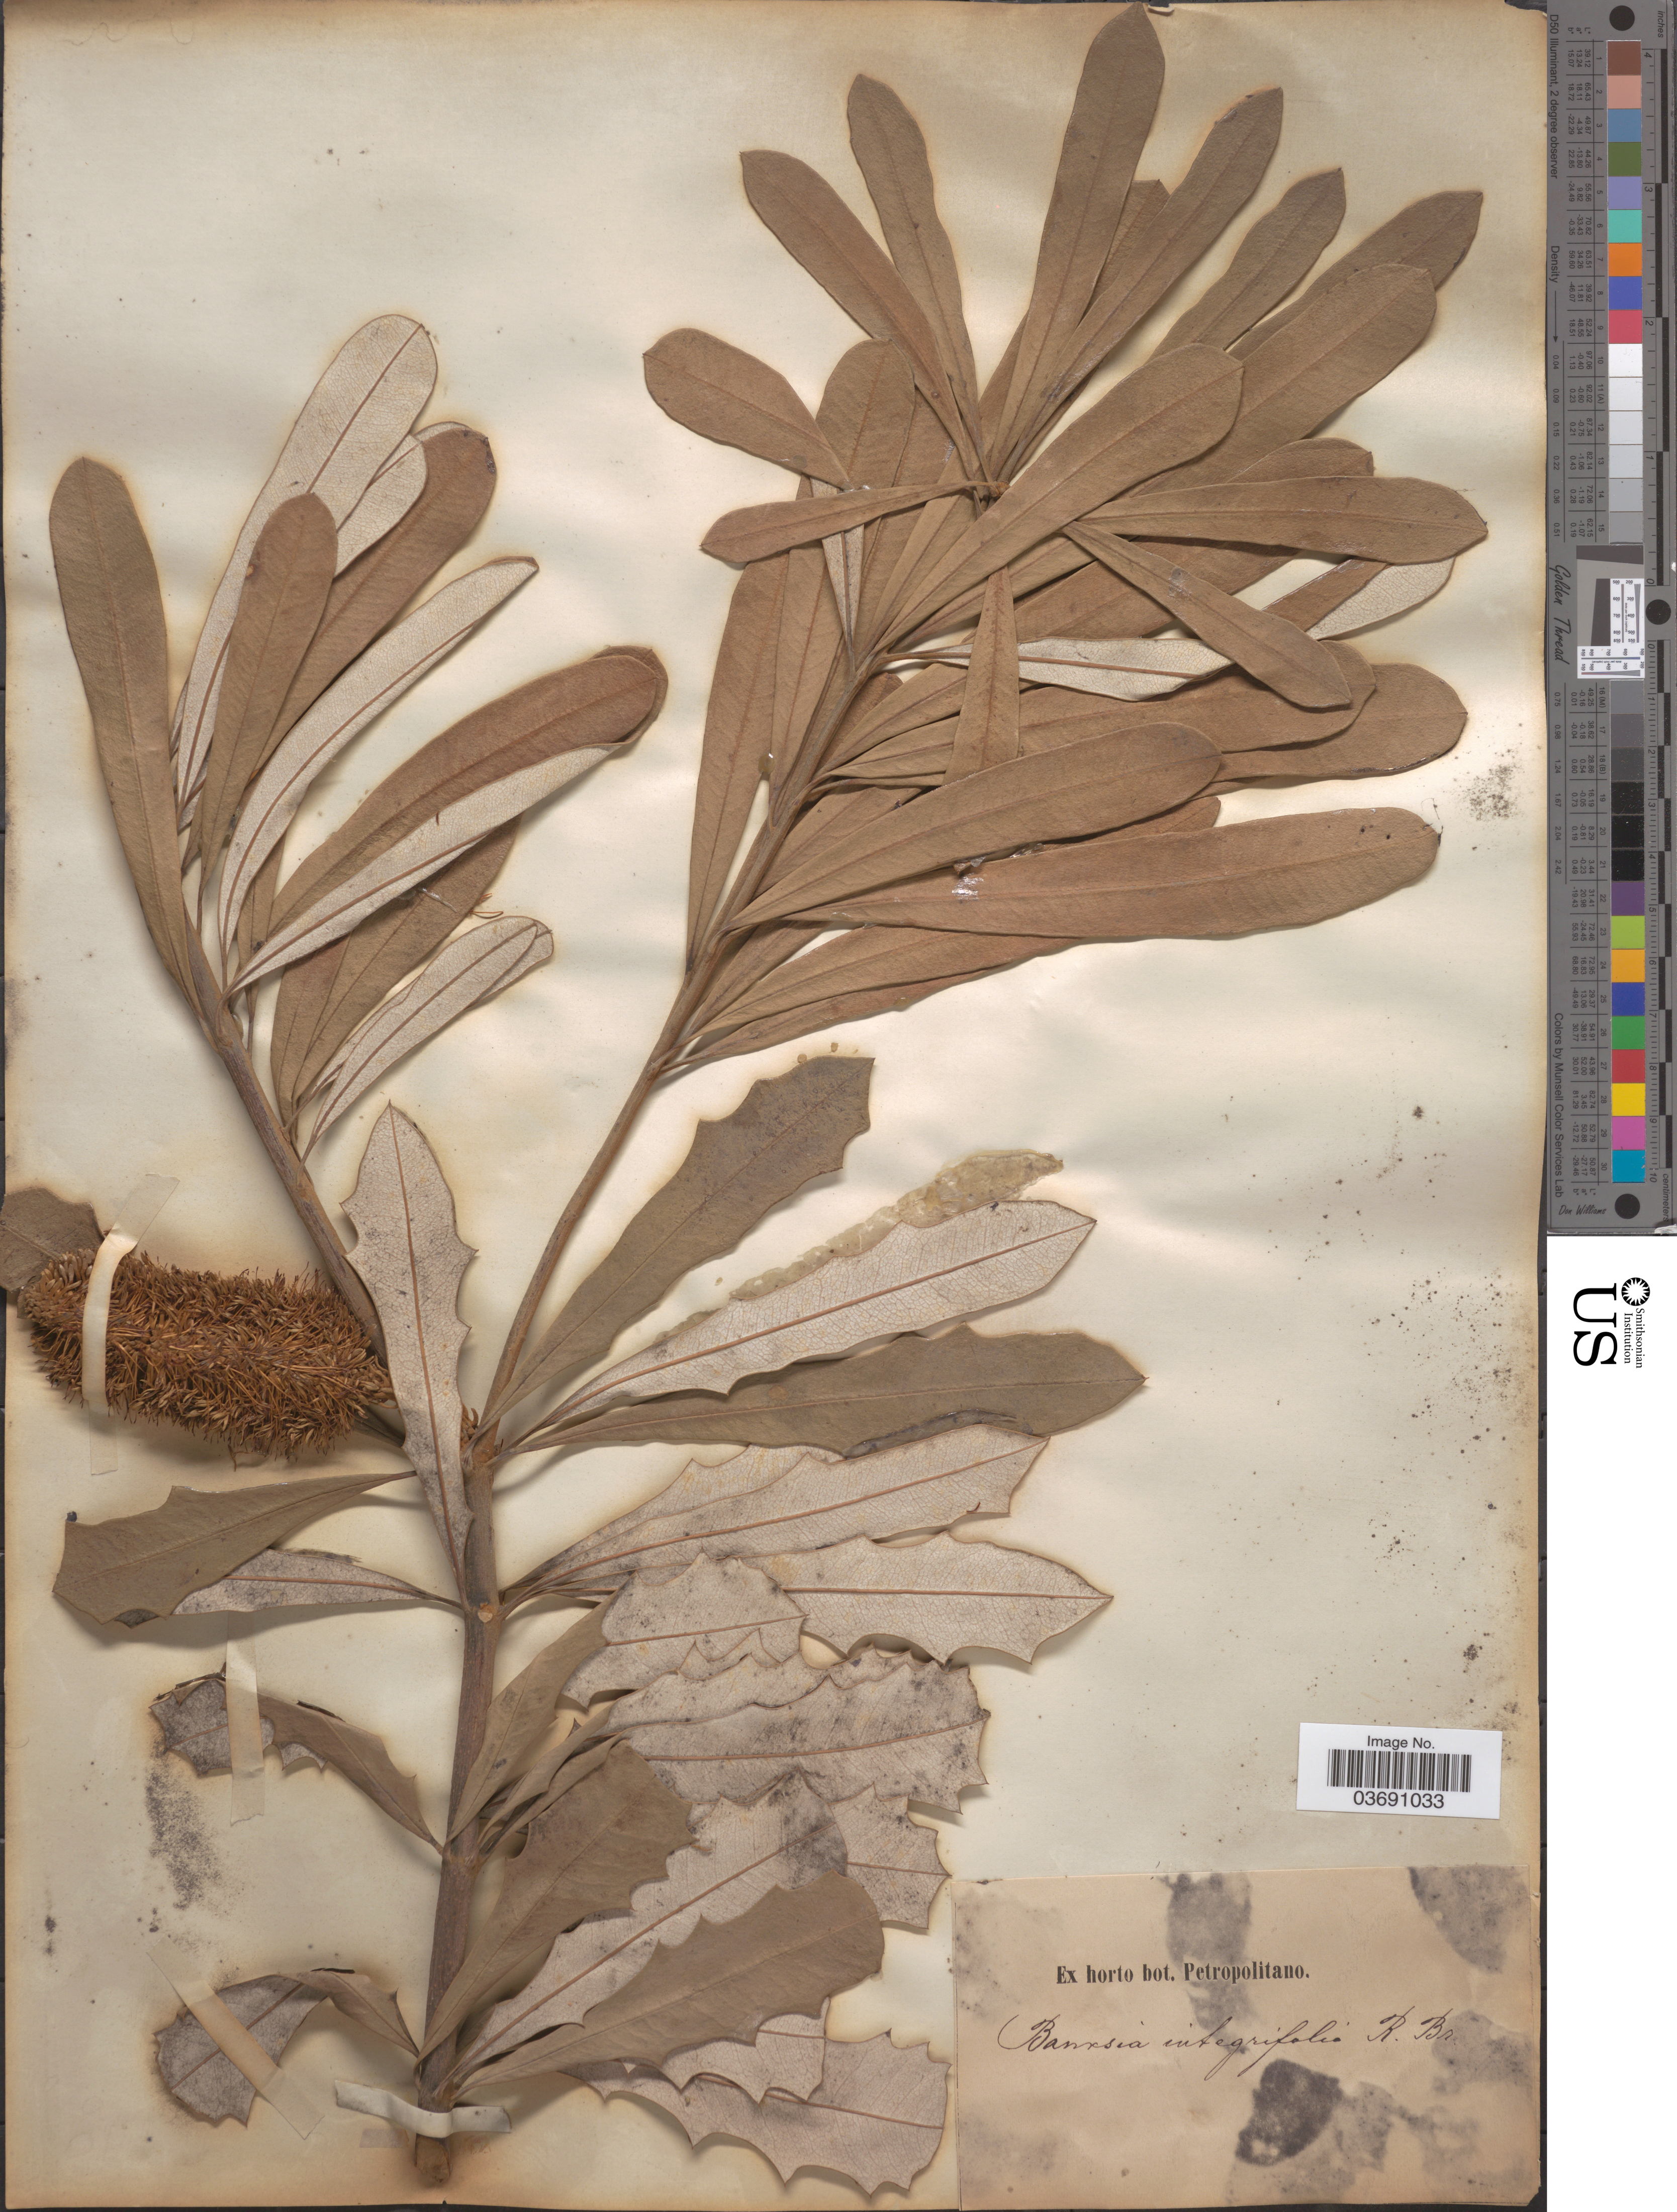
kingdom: Plantae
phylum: Tracheophyta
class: Magnoliopsida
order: Proteales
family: Proteaceae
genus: Banksia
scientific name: Banksia integrifolia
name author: L. f.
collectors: ex Horto Bot. Petropolitano